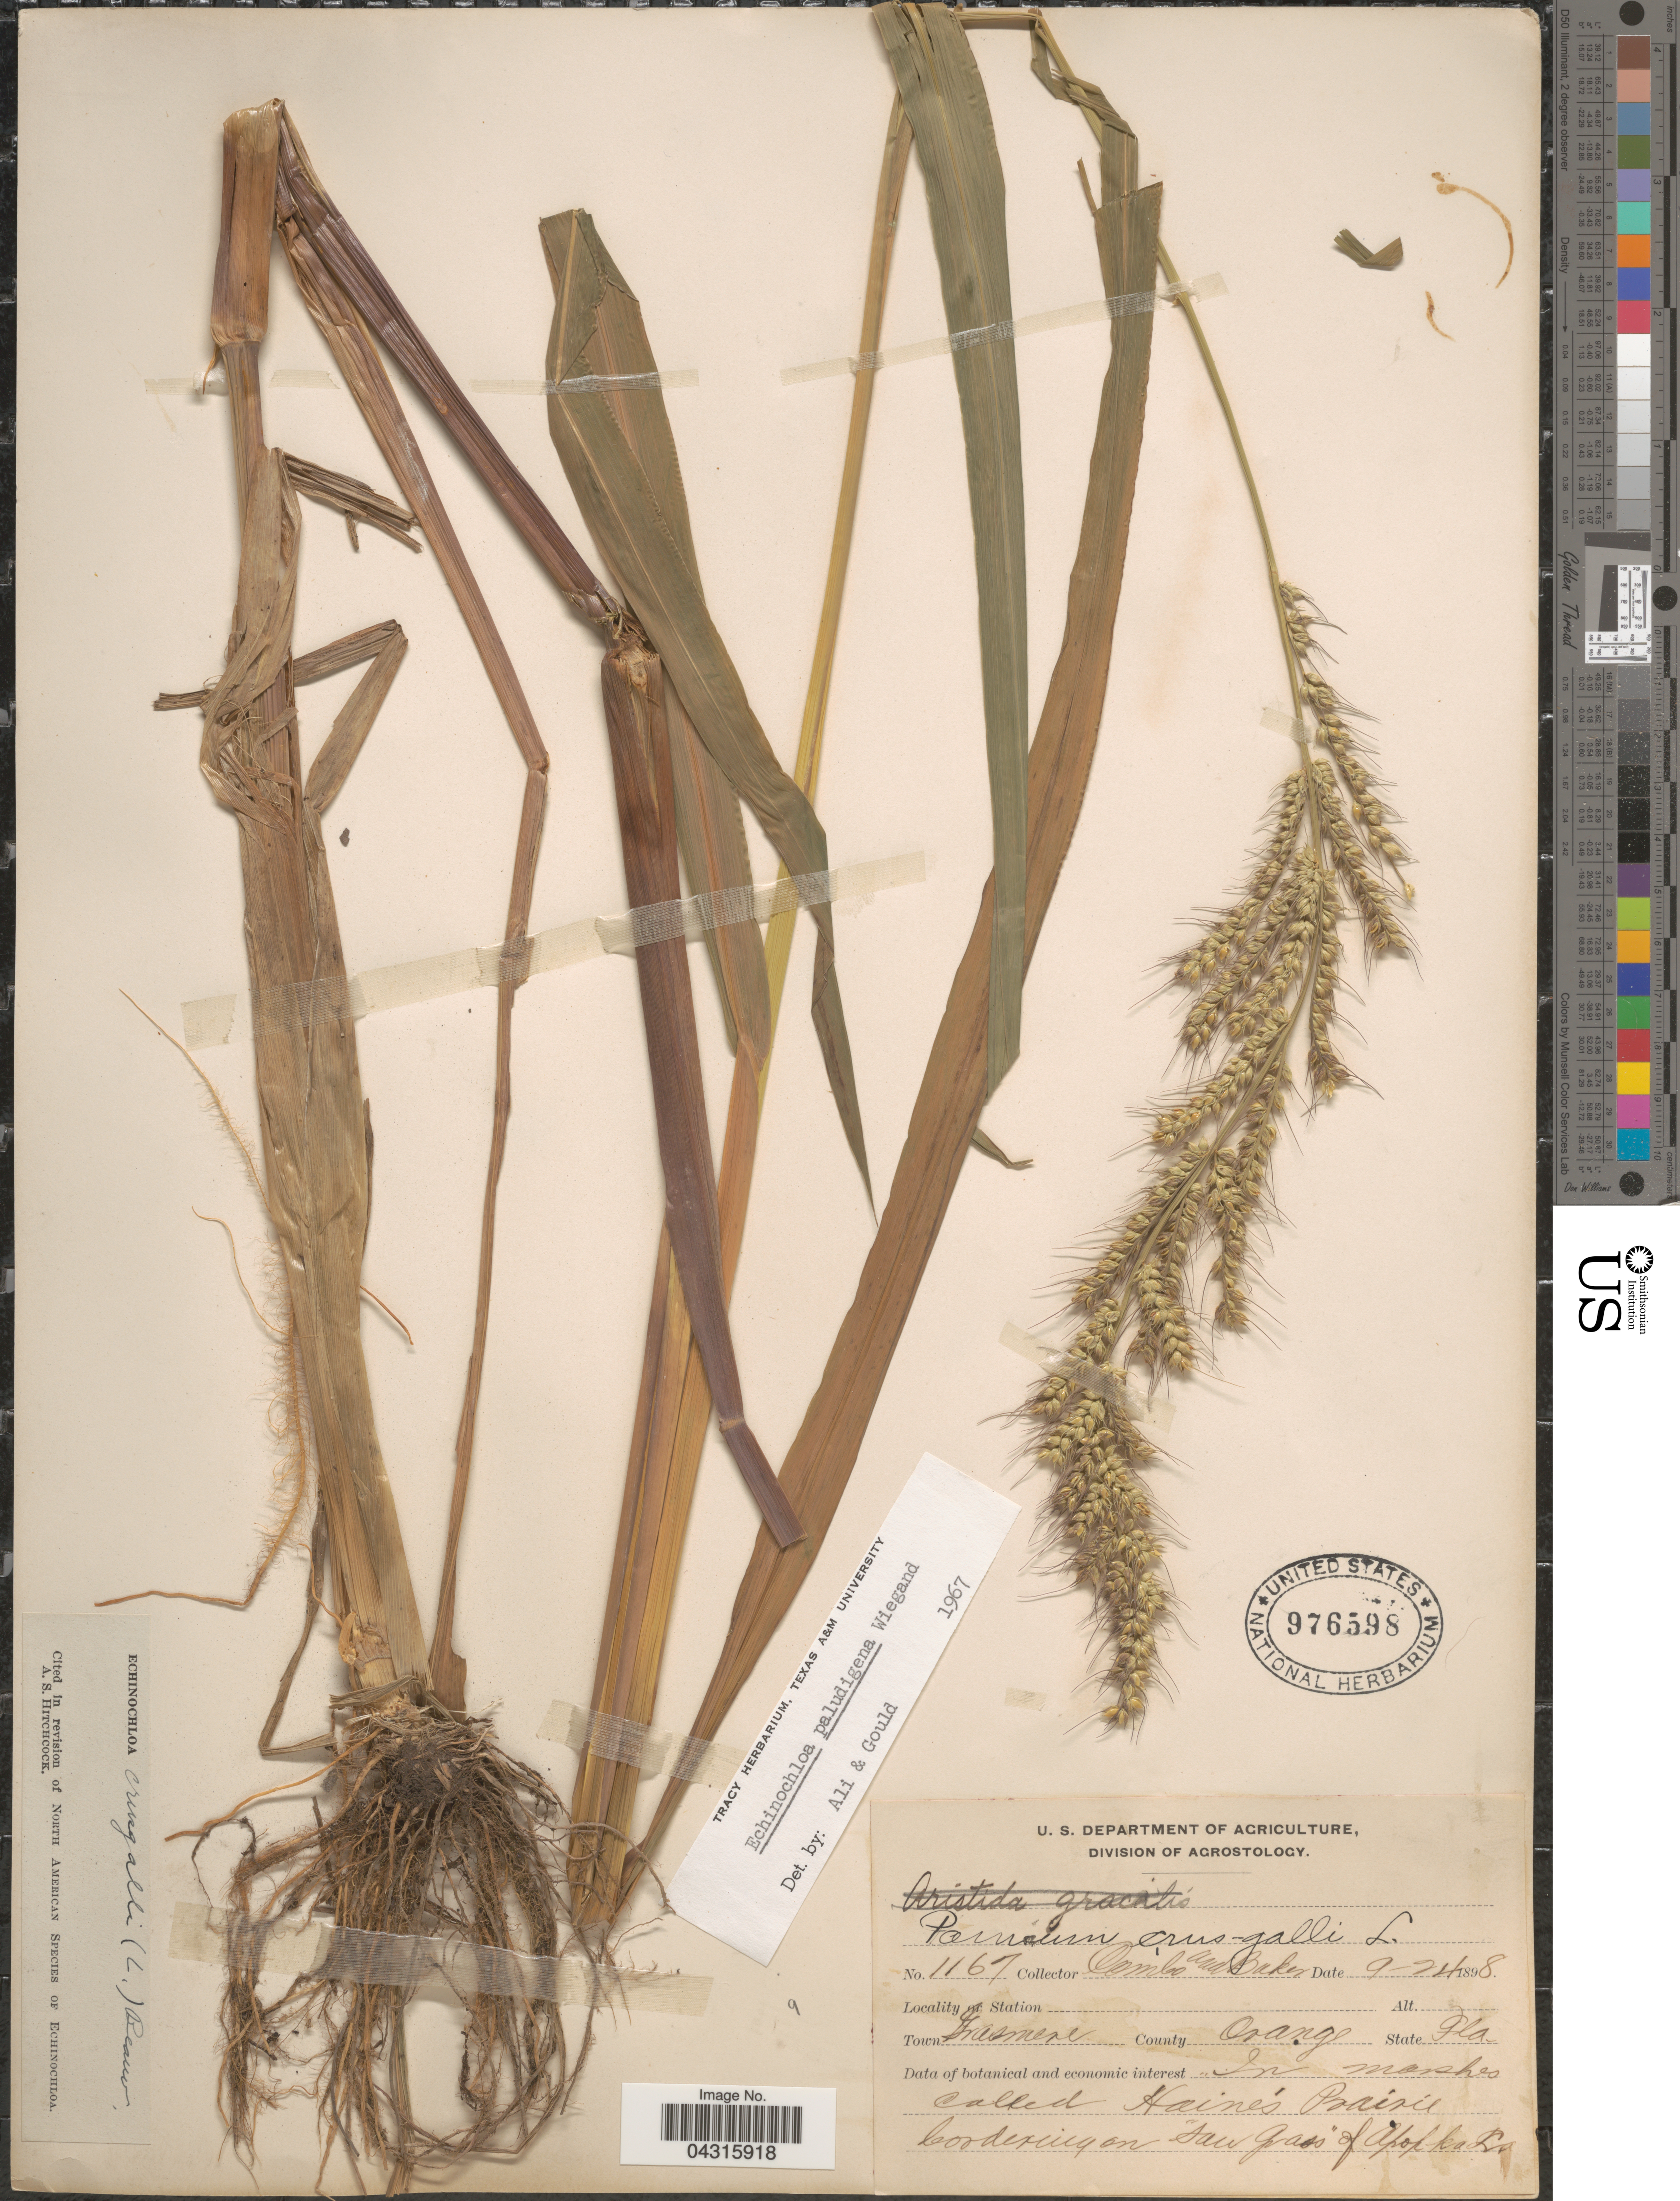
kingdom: Plantae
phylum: Tracheophyta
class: Liliopsida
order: Poales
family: Poaceae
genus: Echinochloa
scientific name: Echinochloa paludigena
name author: Wiegand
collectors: -. Combs & Baker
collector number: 1167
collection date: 1898-09-24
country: United States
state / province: Florida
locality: Town Grasmere. County Orange. In marshes called Haine's Prairie bordering on "Saw Grass" of Apopka.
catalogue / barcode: US 976598